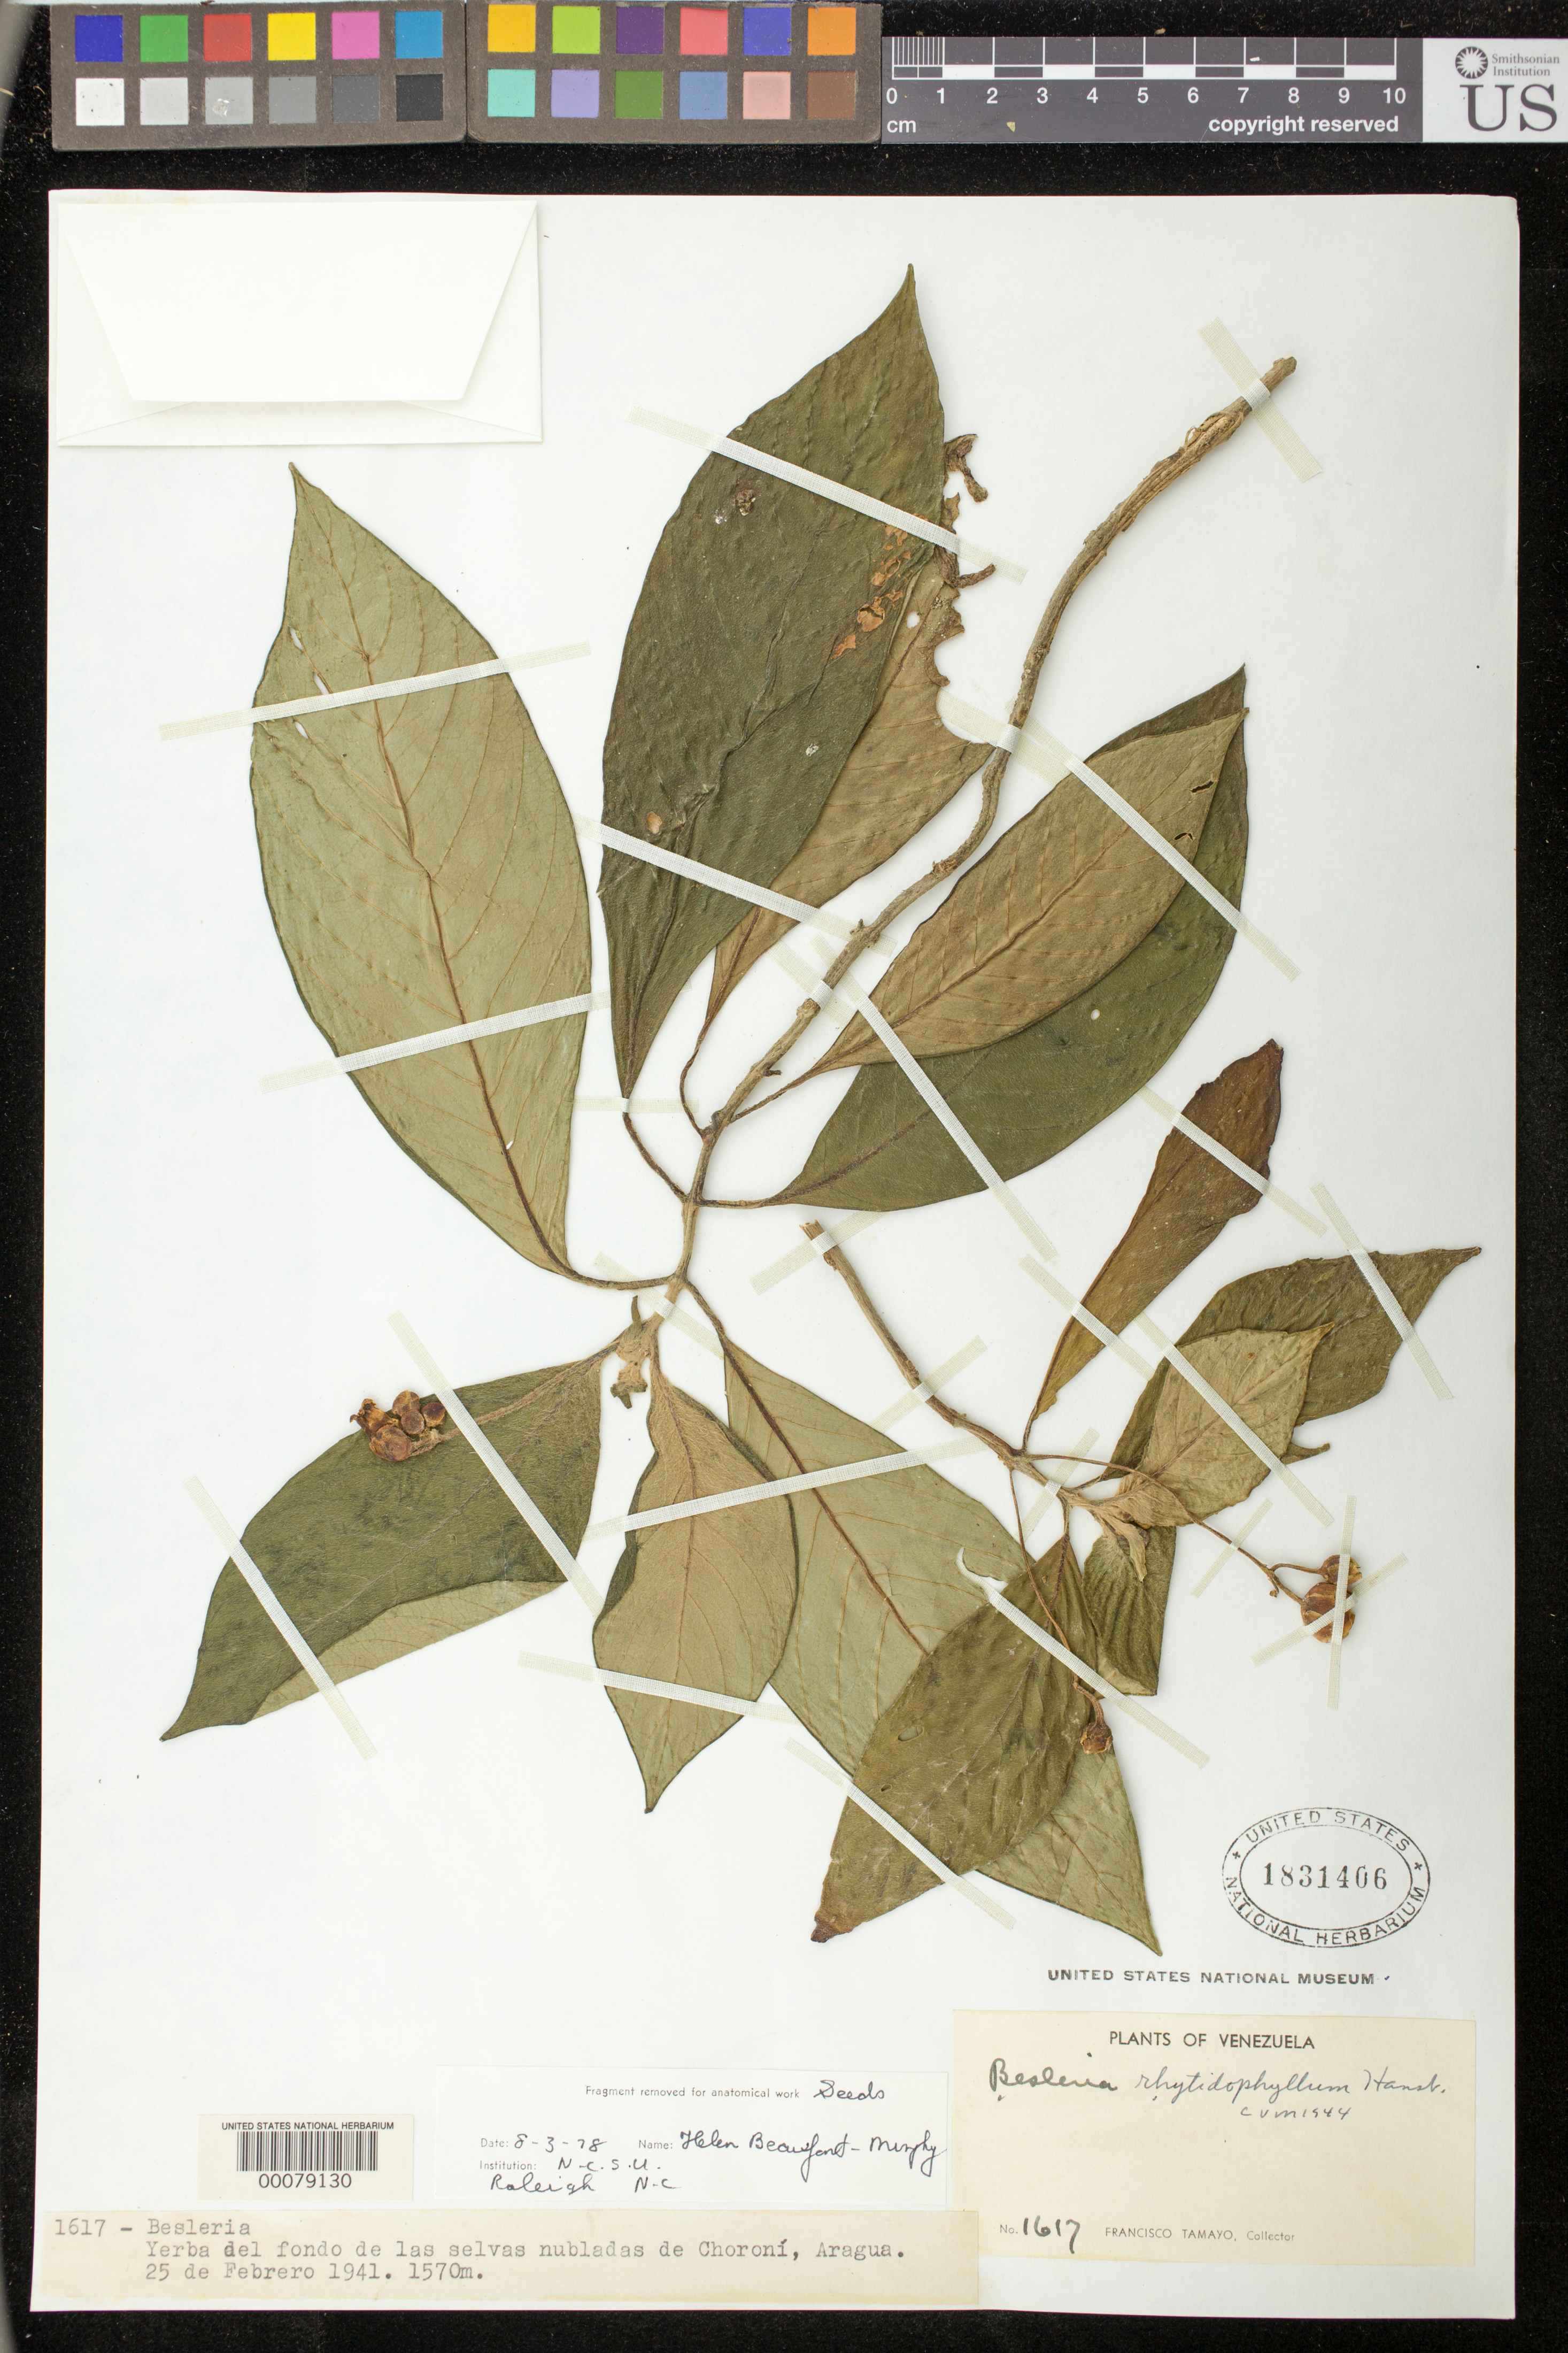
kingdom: Plantae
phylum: Tracheophyta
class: Magnoliopsida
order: Lamiales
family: Gesneriaceae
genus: Besleria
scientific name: Besleria rhytidophyllum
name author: Hanst.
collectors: F. Tamayo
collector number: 1617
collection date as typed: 25 Feb 1941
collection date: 1941-02-25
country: Venezuela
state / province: Aragua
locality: Choroni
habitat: in cloud forest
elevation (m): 1570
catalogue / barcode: US 1831406